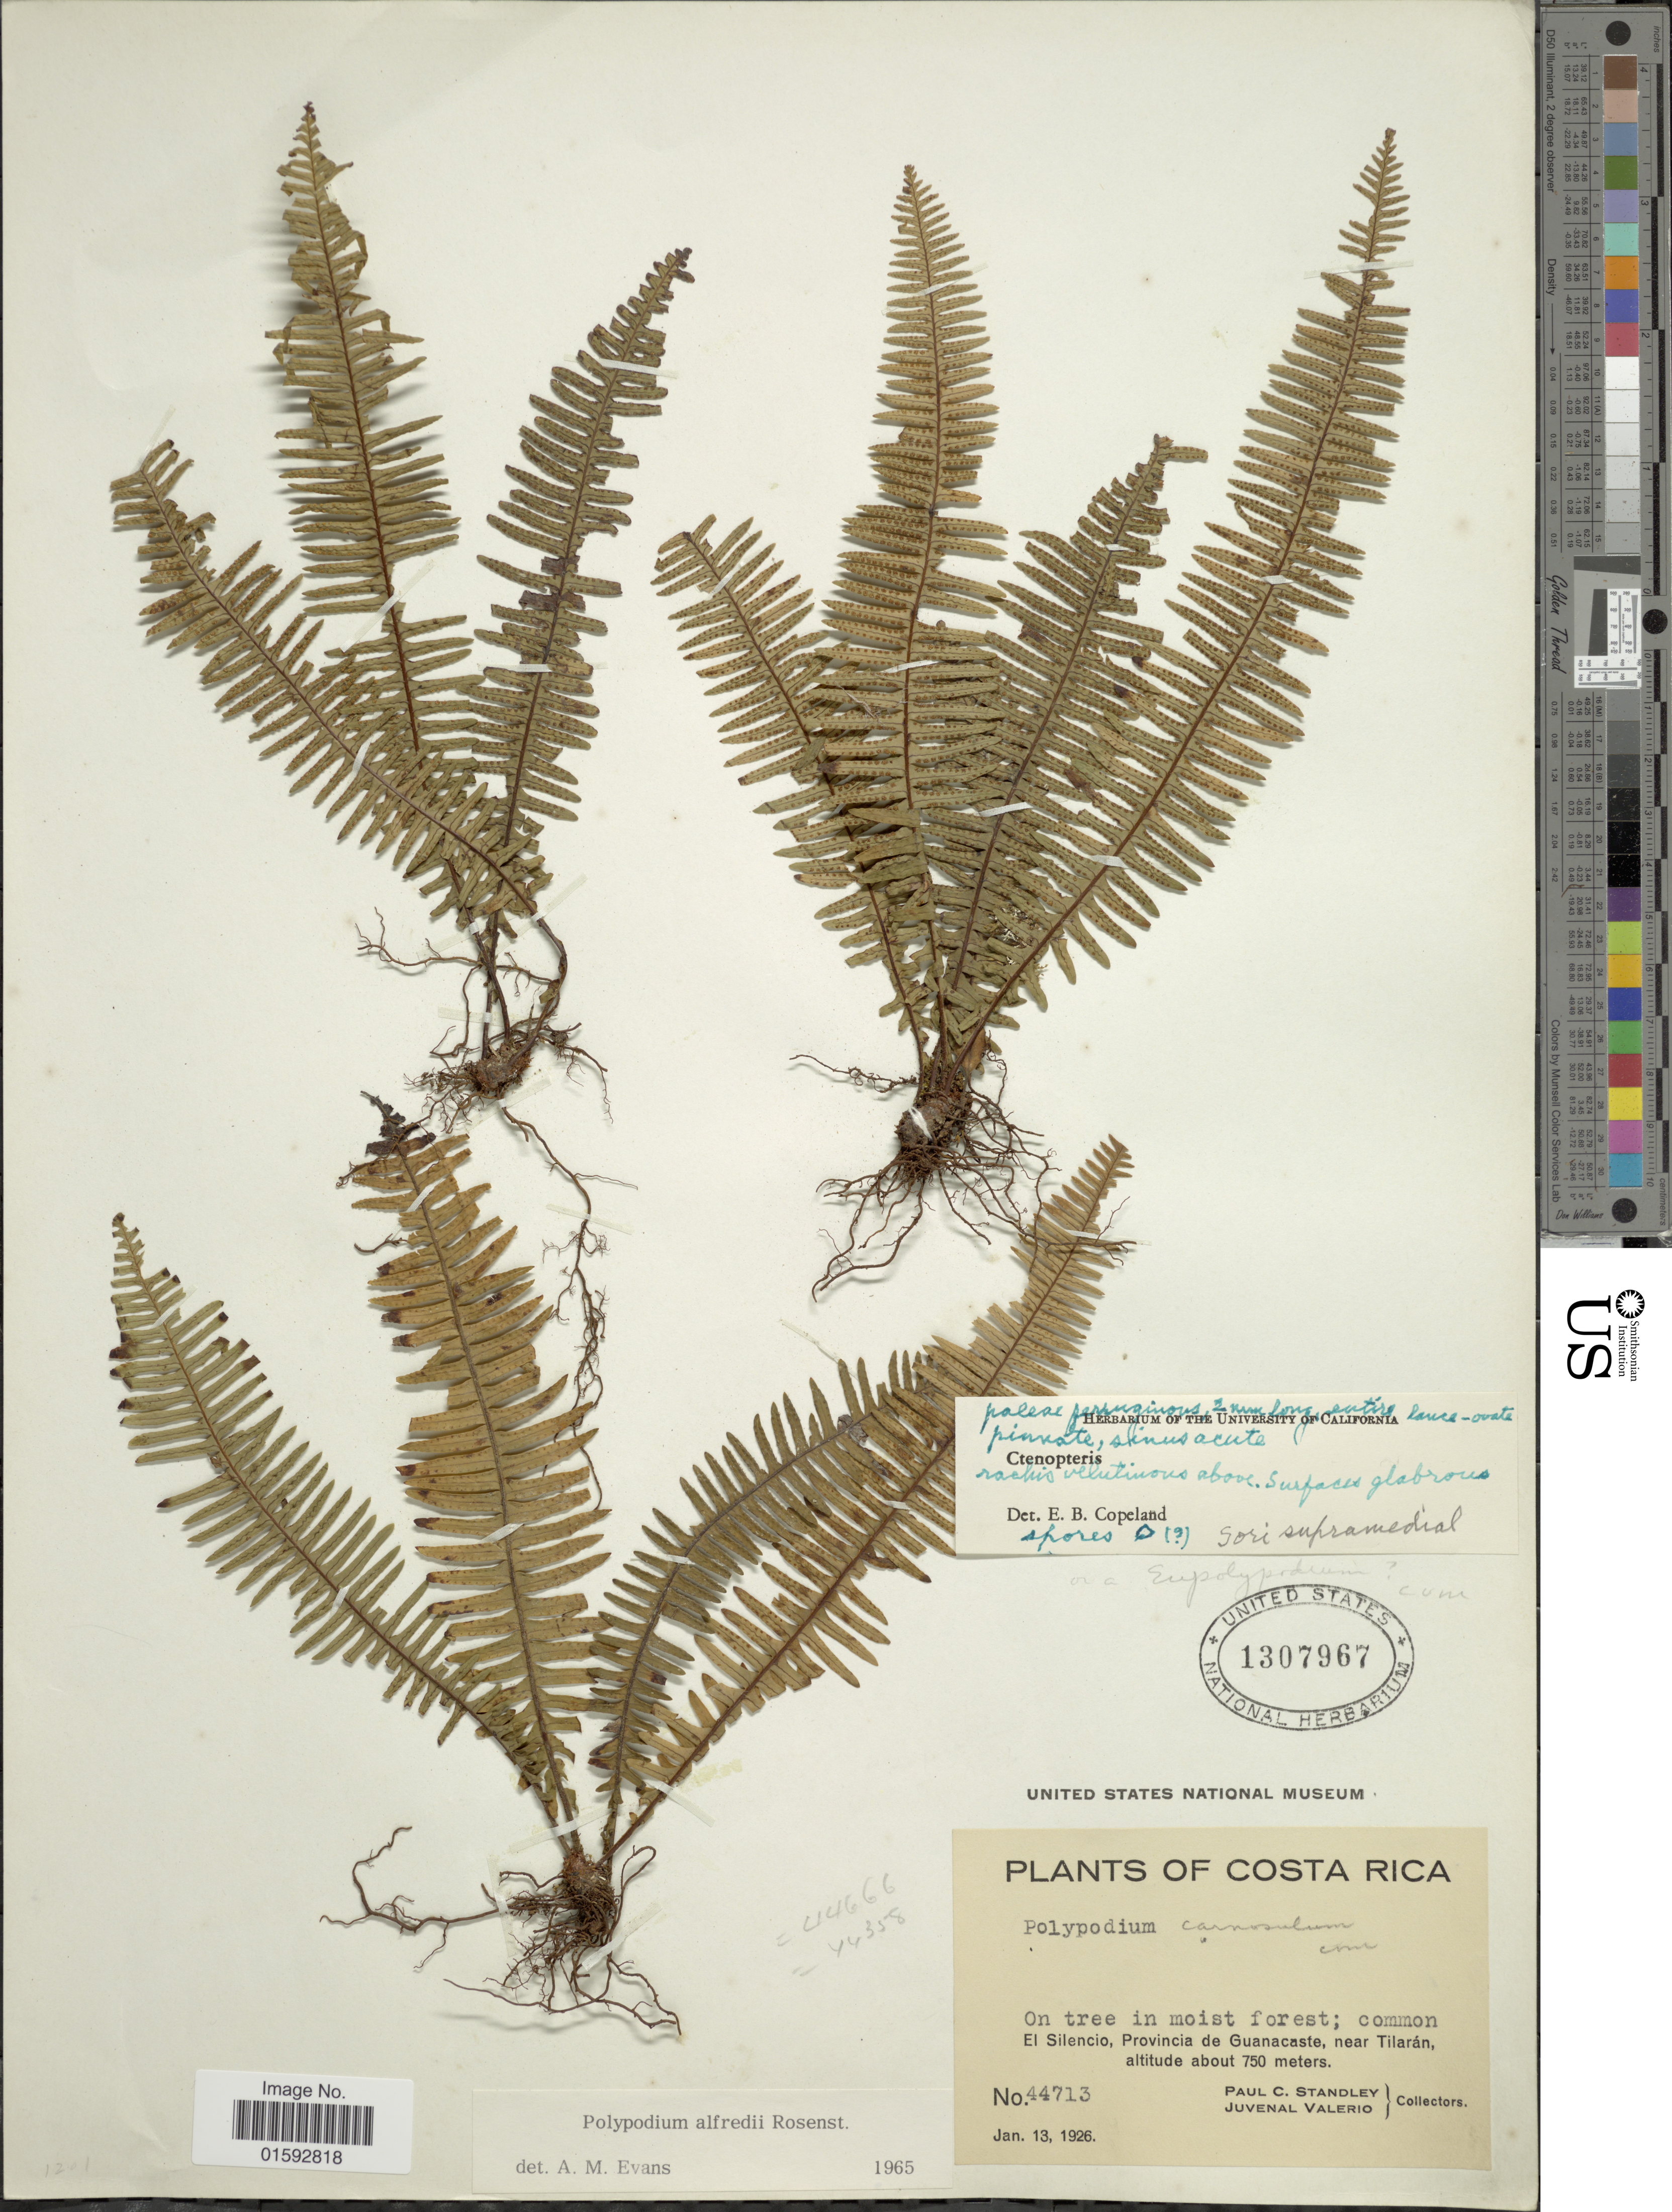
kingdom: Plantae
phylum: Tracheophyta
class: Polypodiopsida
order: Polypodiales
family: Polypodiaceae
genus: Pecluma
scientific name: Pecluma alfredii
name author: (Rosenst.) M.G. Price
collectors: P. C. Standley & J. Valerio R.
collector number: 44713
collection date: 1926-01-13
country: Costa Rica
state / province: Guanacaste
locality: E; Silencio, near Tilarán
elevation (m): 750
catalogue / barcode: US 1307967